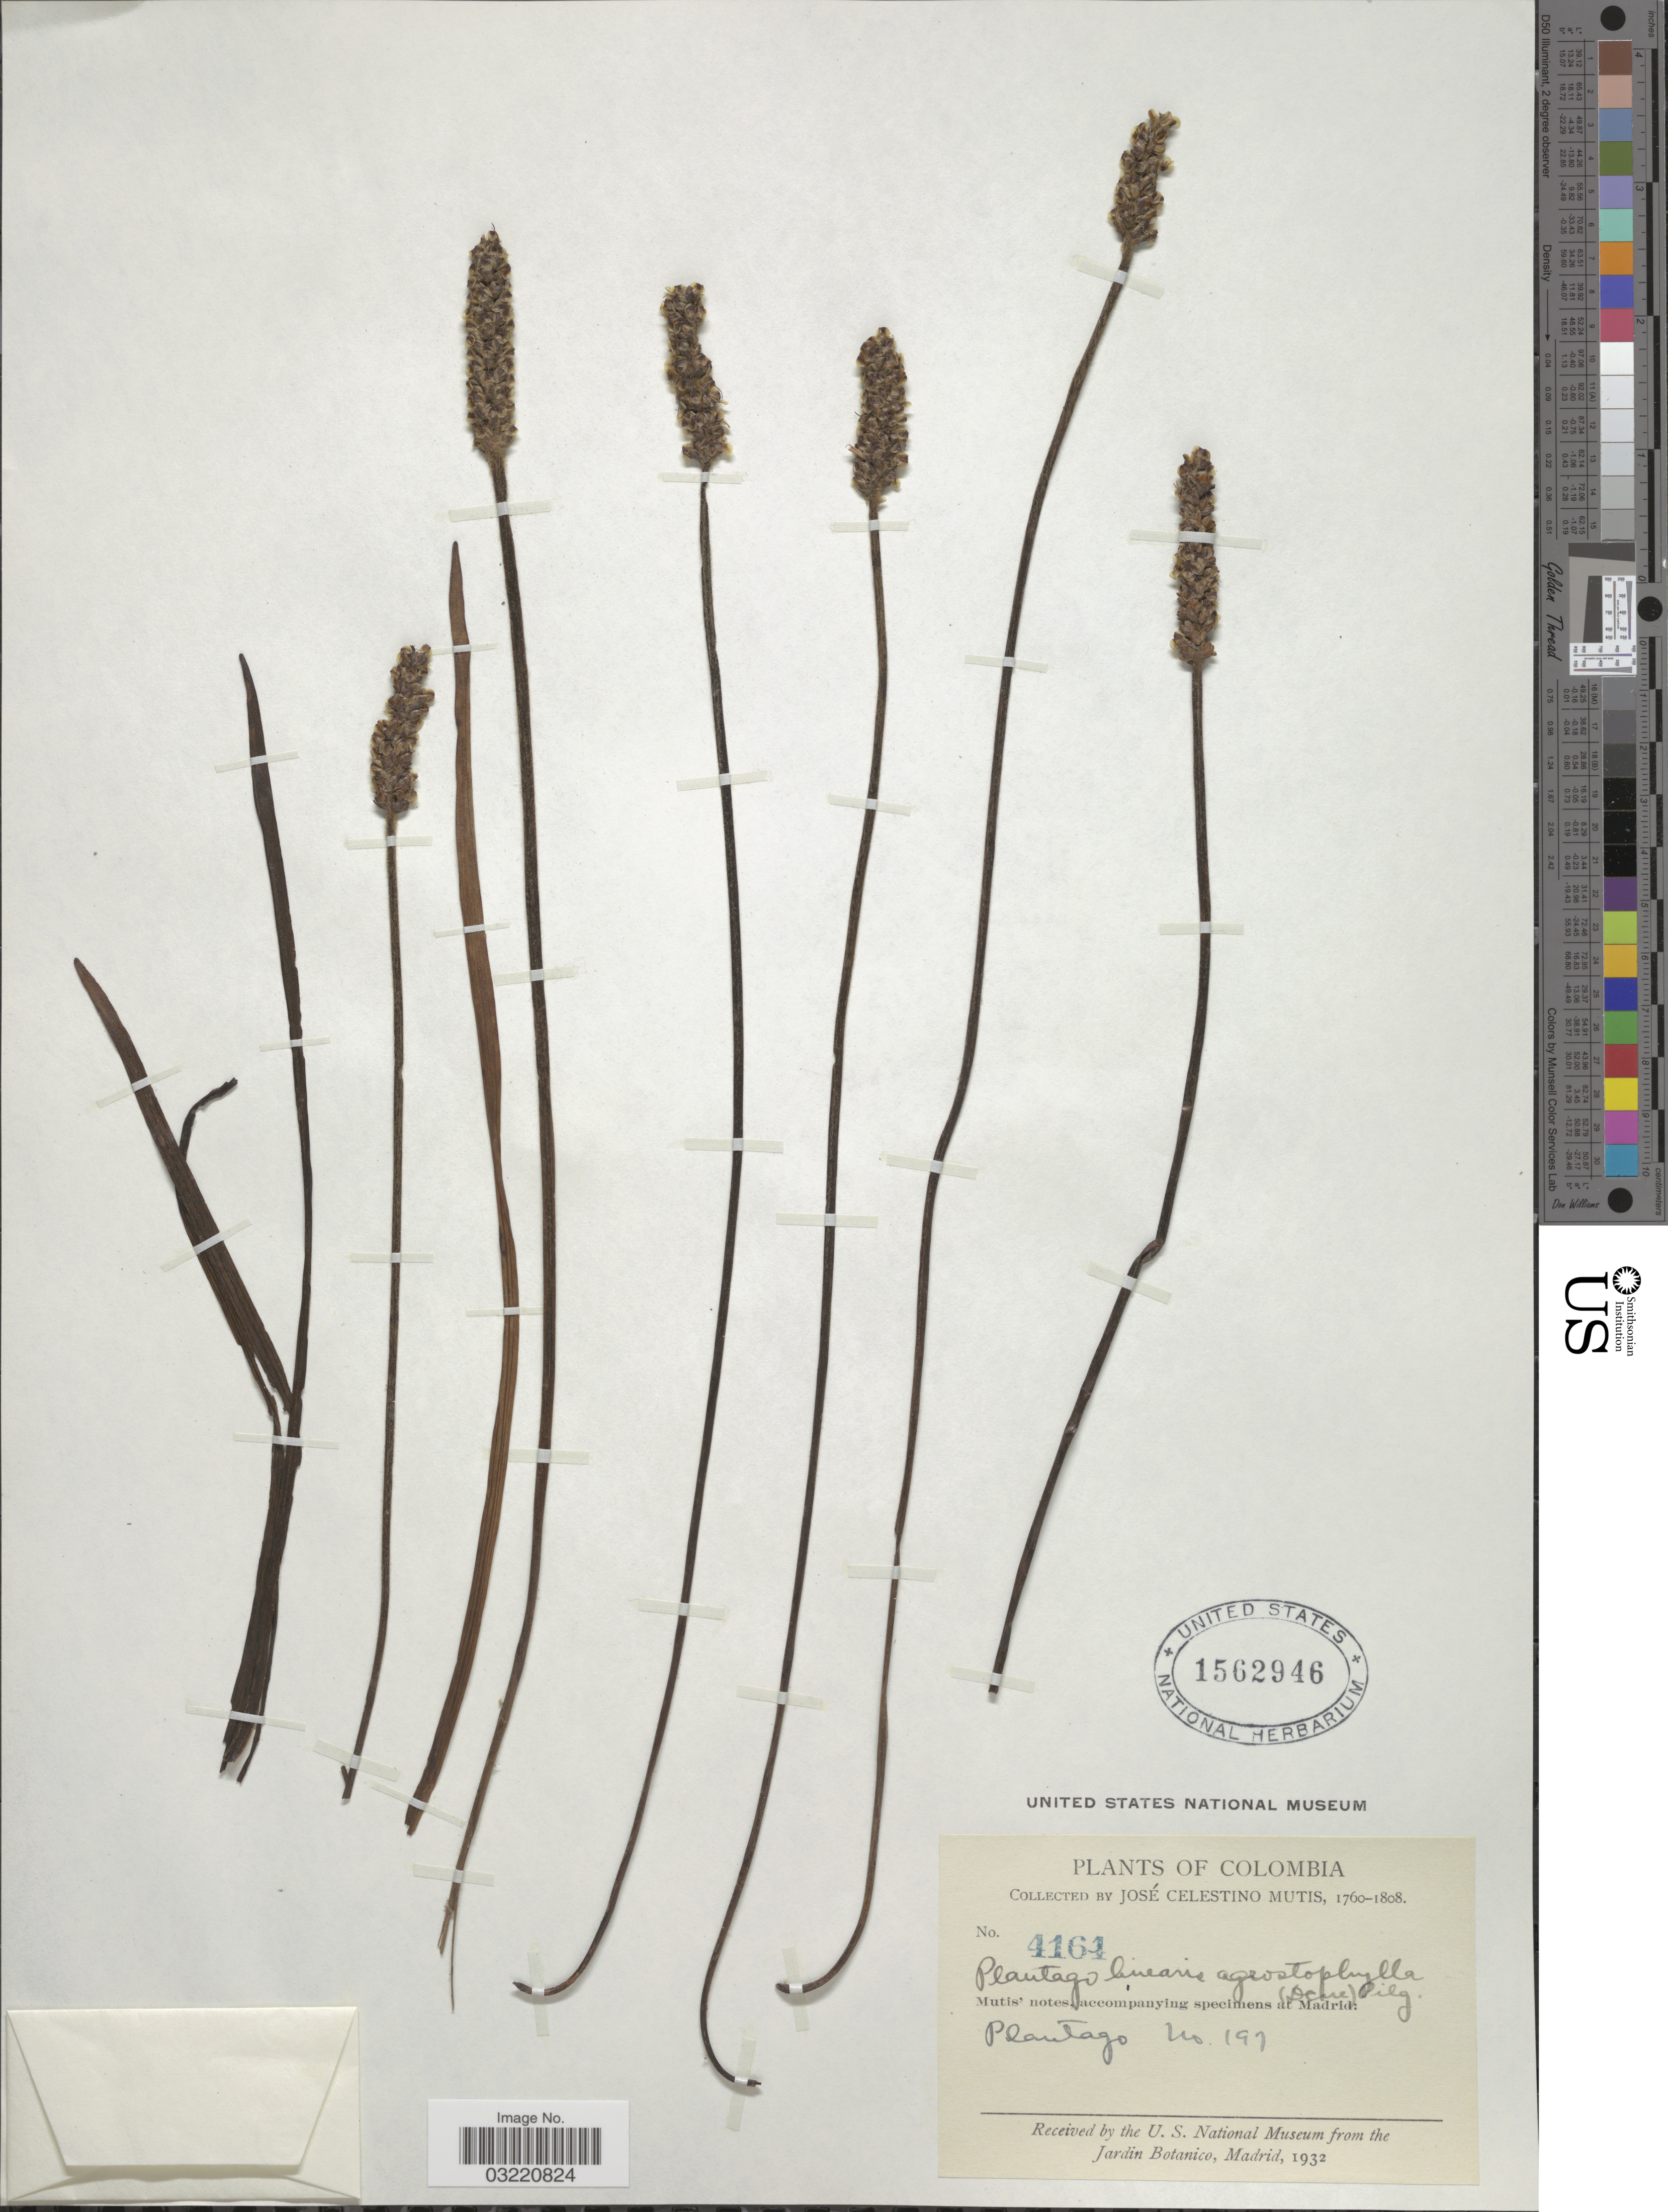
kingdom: Plantae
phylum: Tracheophyta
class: Magnoliopsida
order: Lamiales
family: Plantaginaceae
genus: Plantago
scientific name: Plantago linearis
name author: Kunth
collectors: J. C. B. Mutis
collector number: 4164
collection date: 1760/1808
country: Colombia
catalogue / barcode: US 1562946